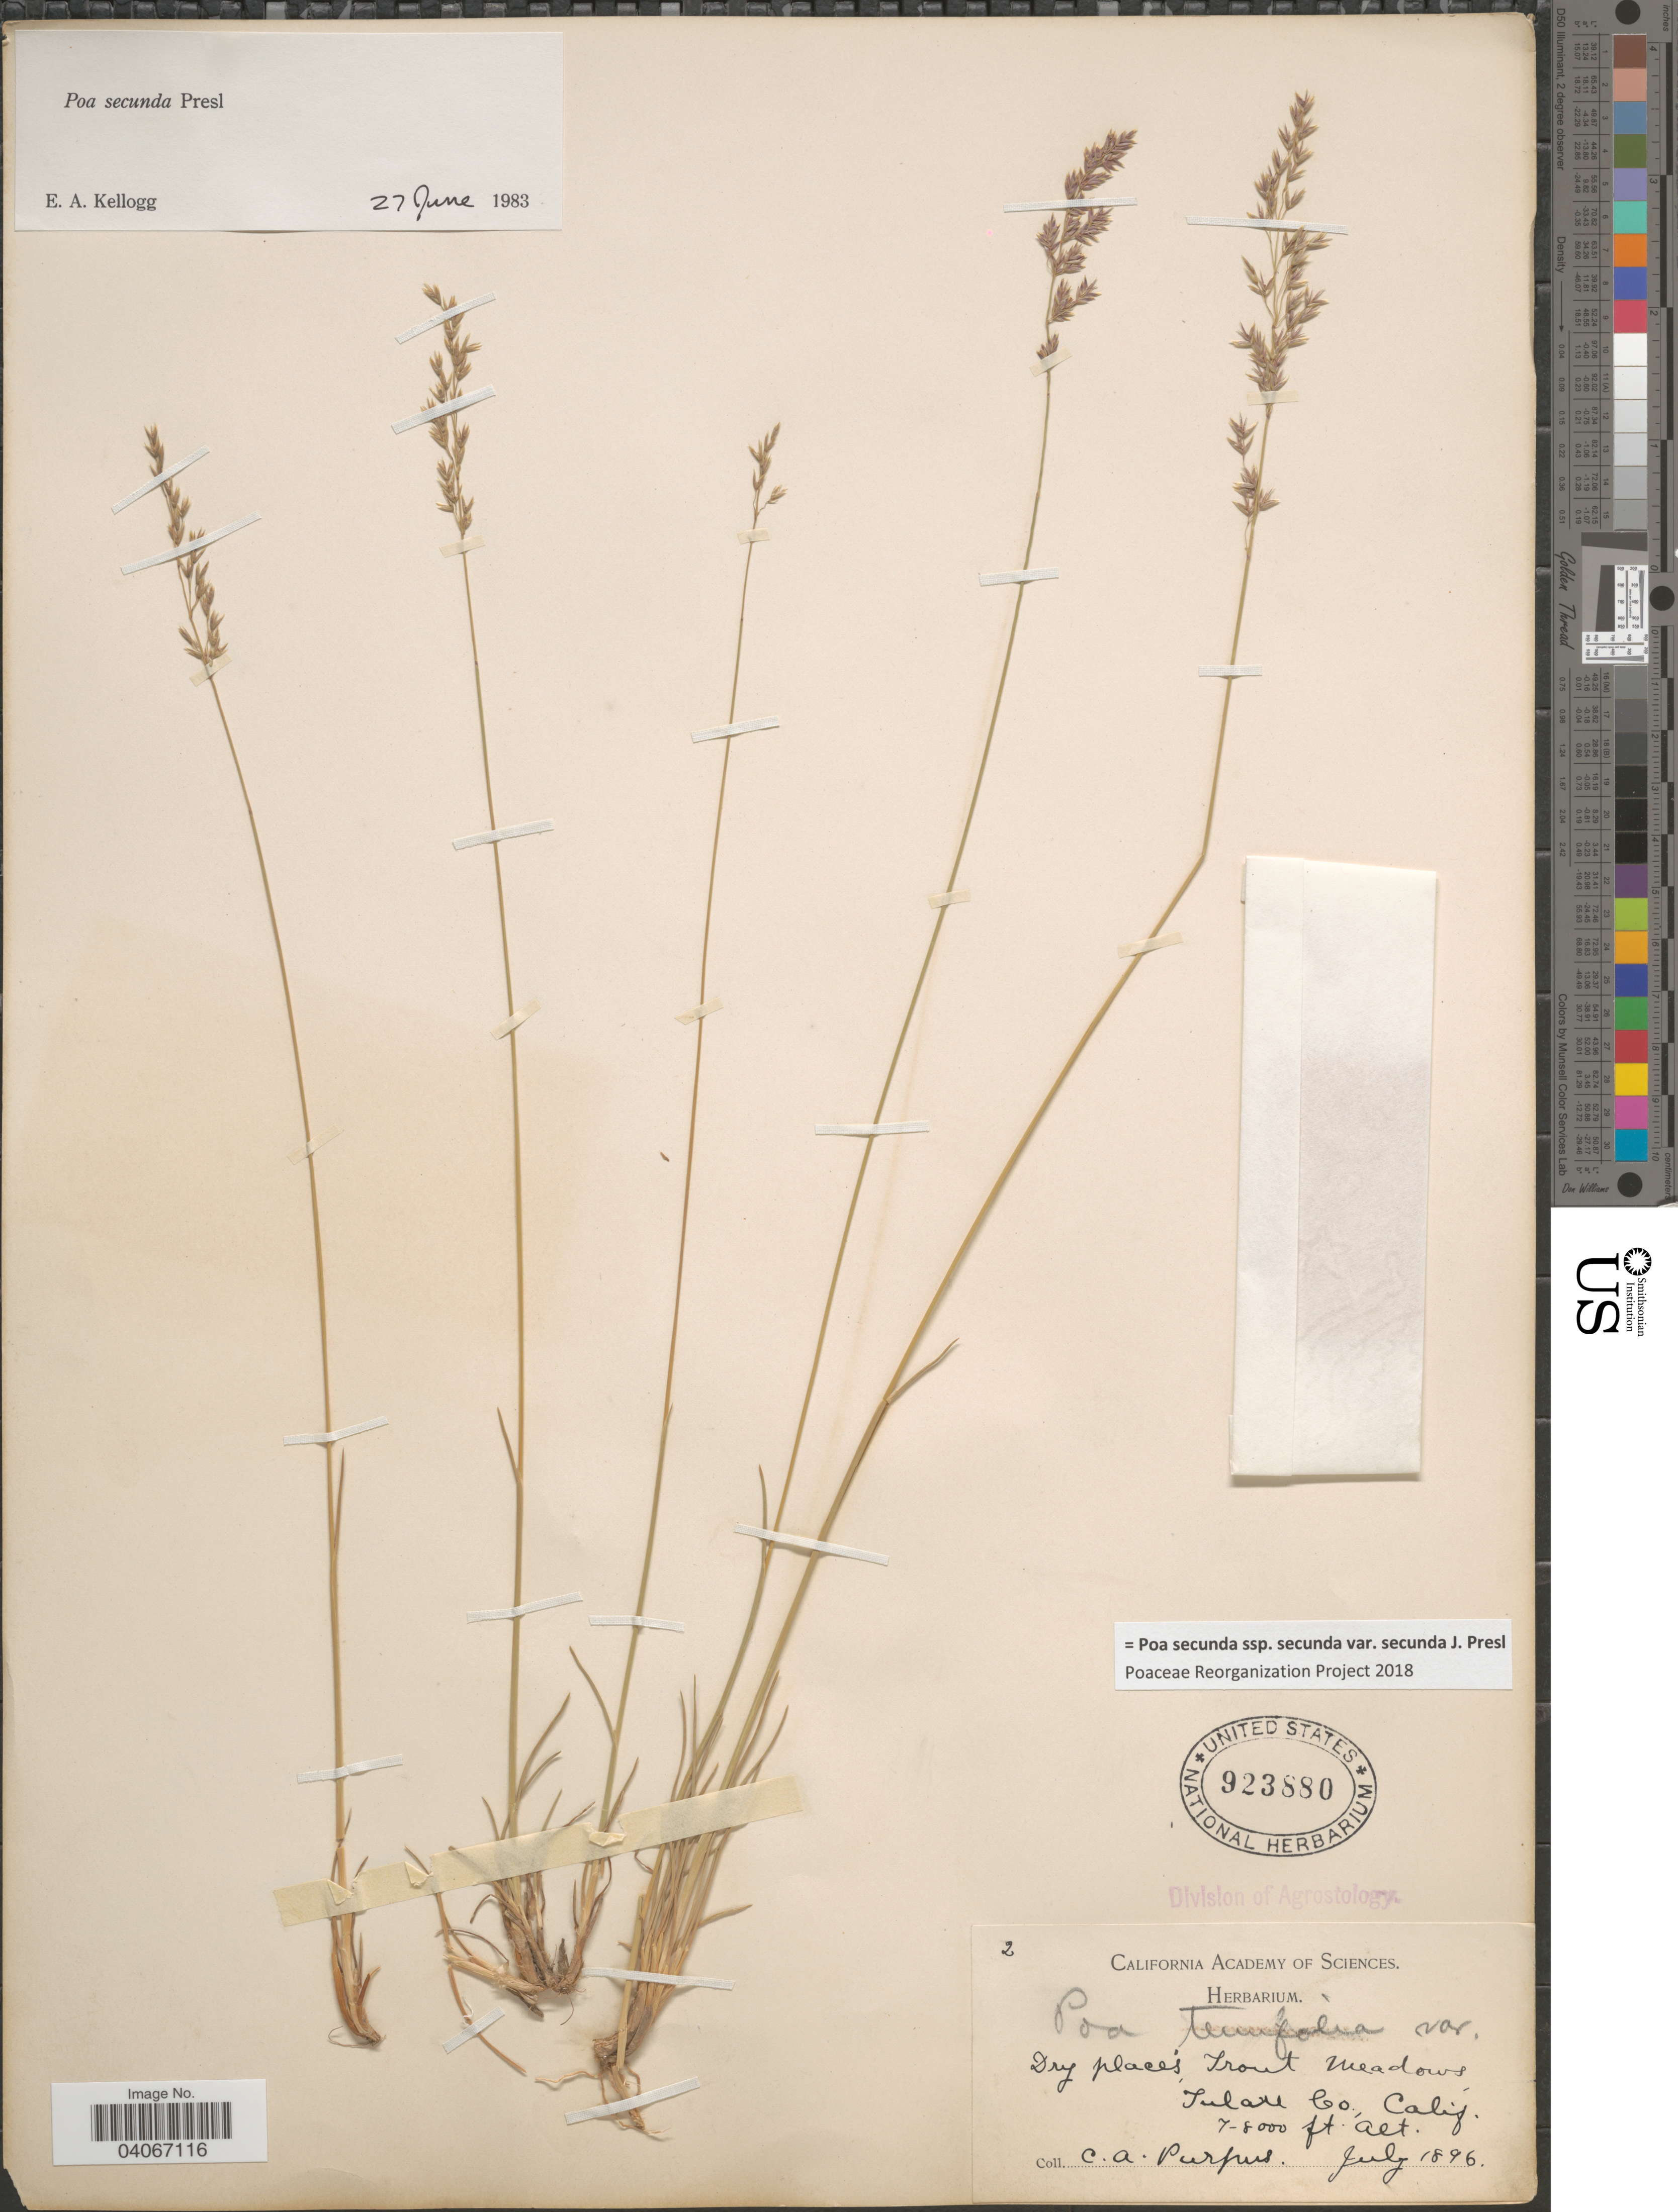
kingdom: Plantae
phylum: Tracheophyta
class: Liliopsida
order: Poales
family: Poaceae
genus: Poa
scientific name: Poa secunda subsp. secunda var. secunda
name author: J. Presl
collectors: C. A. Purpus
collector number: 2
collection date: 1896-07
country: United States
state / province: California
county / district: Tulare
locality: Trout meadows. Tulare Co.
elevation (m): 2134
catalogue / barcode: US 923880